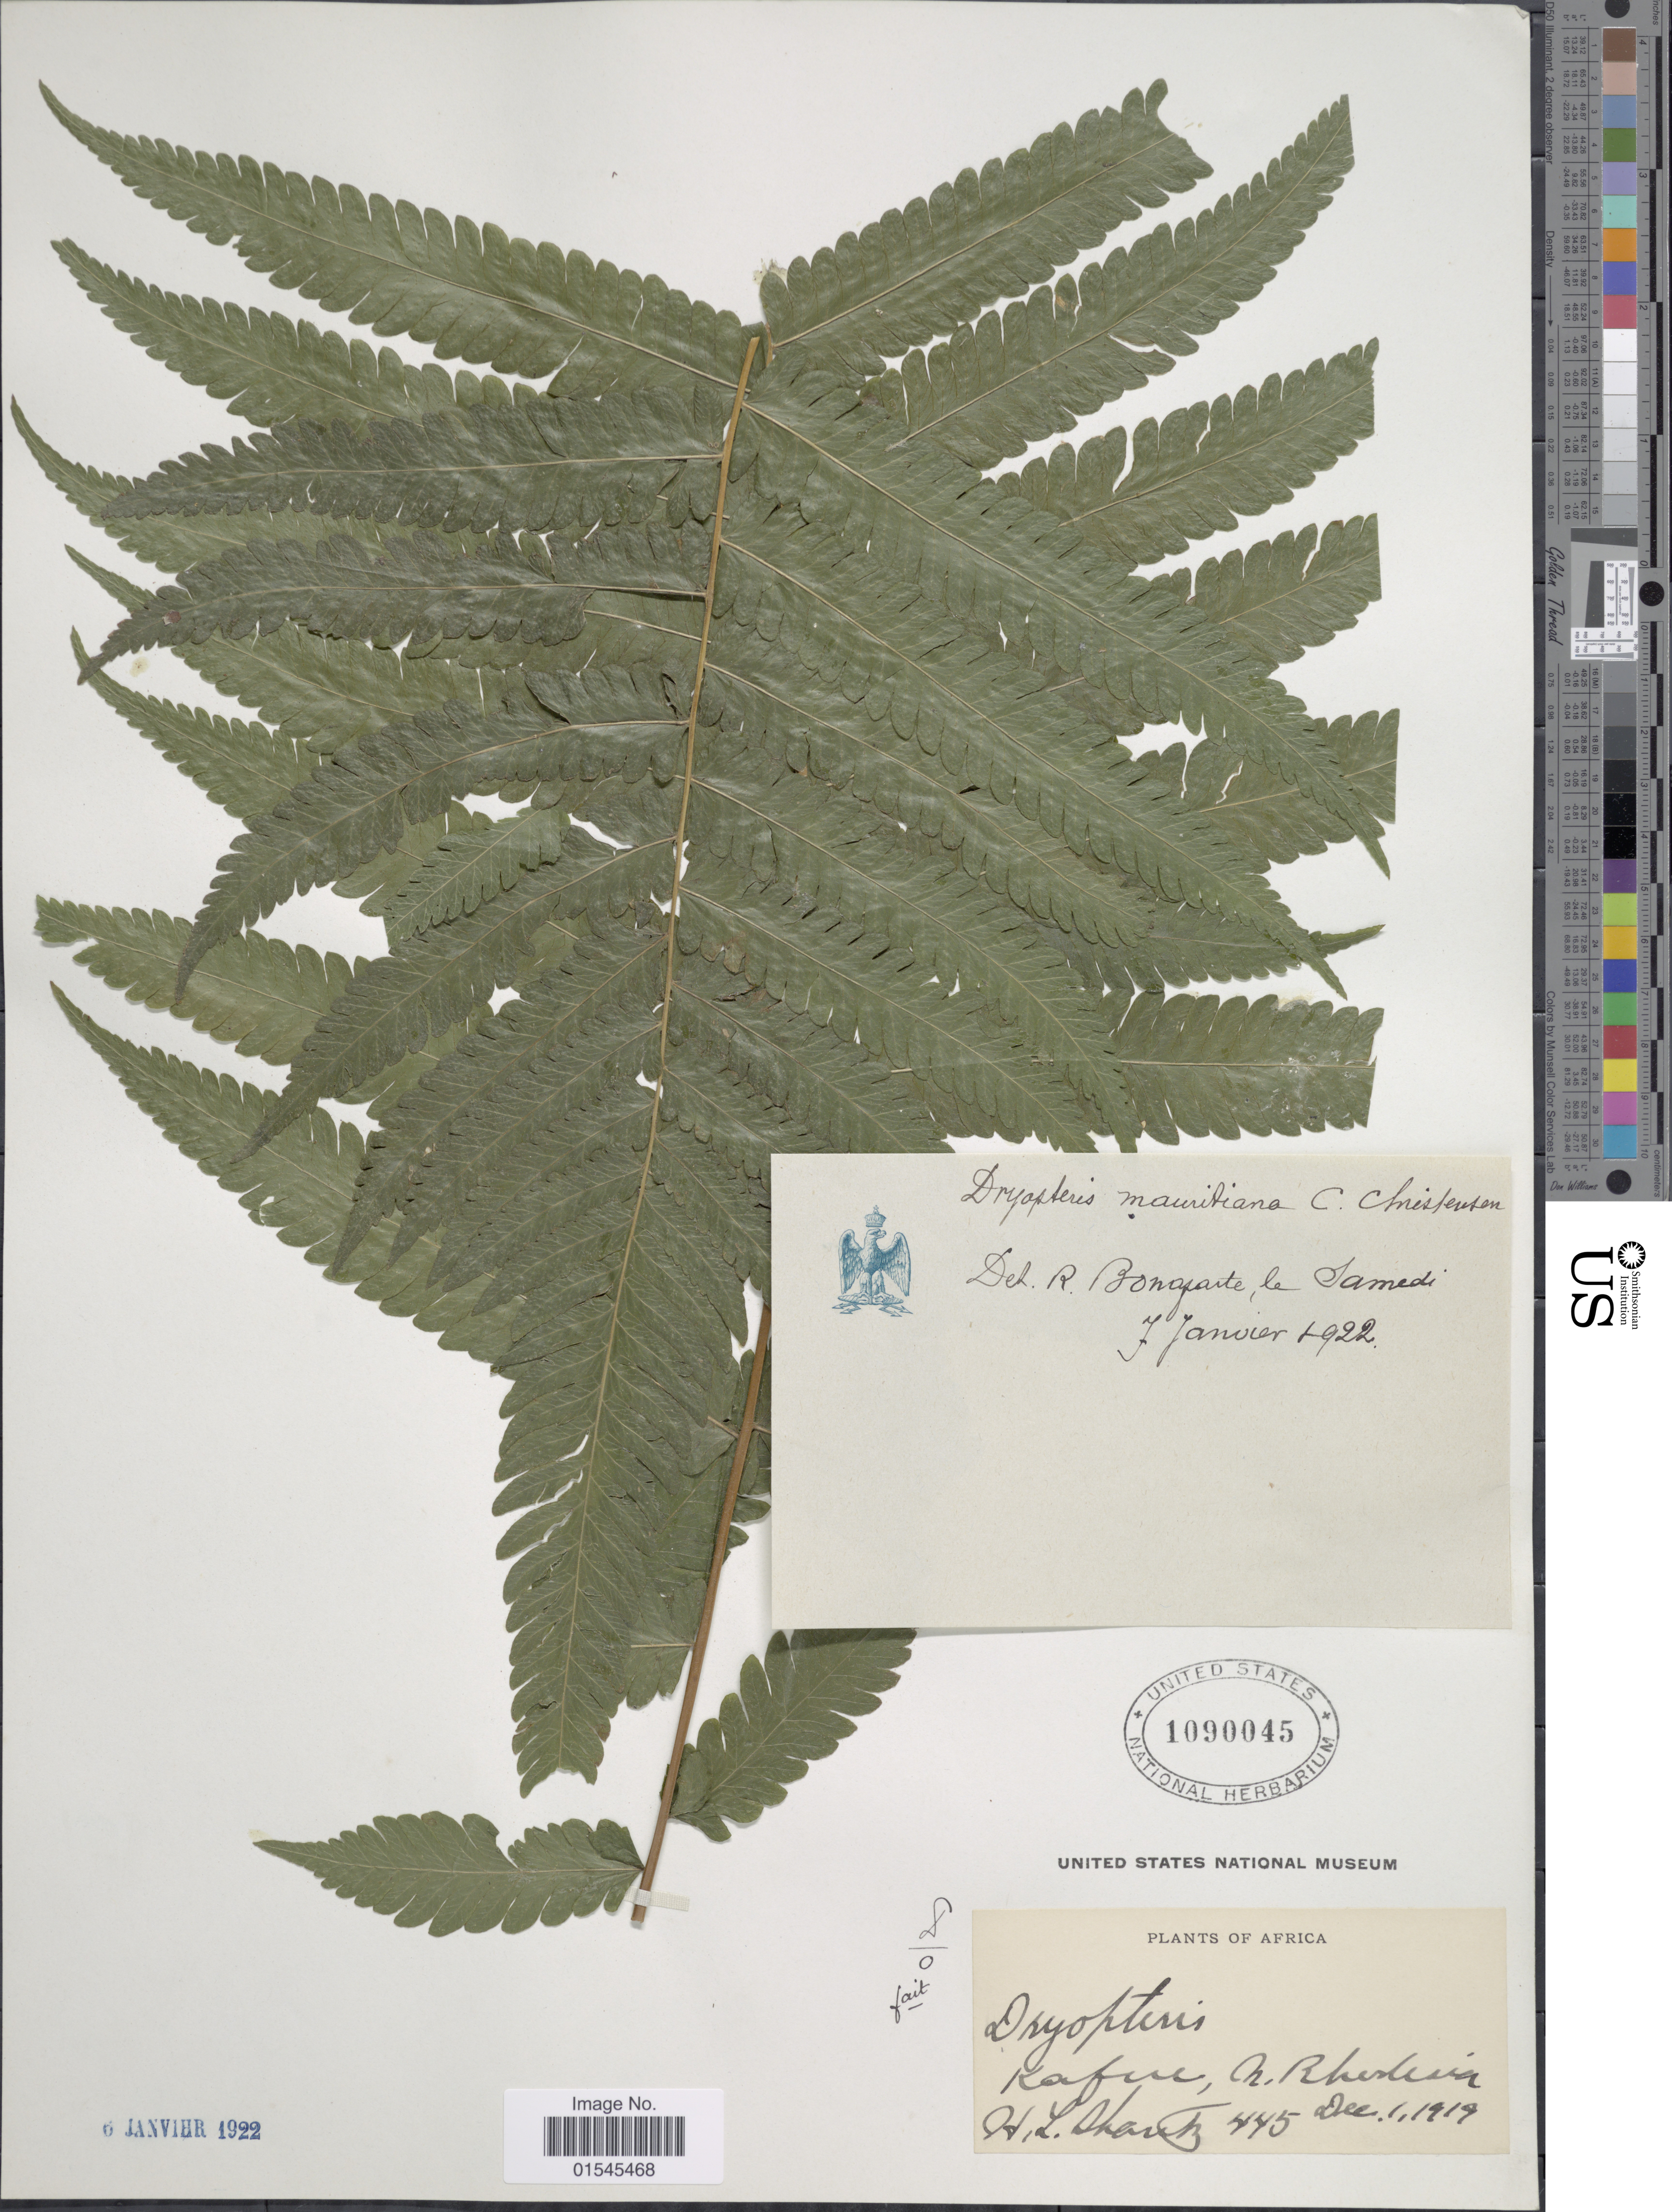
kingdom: Plantae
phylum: Tracheophyta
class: Polypodiopsida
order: Polypodiales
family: Thelypteridaceae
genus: Sphaerostephanos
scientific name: Sphaerostephanos elatus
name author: (Bojer) Holttum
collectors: H. Shantz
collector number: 445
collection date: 1919-12-01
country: Zambia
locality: Kafere. N. Rhodesia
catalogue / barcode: US 1090045